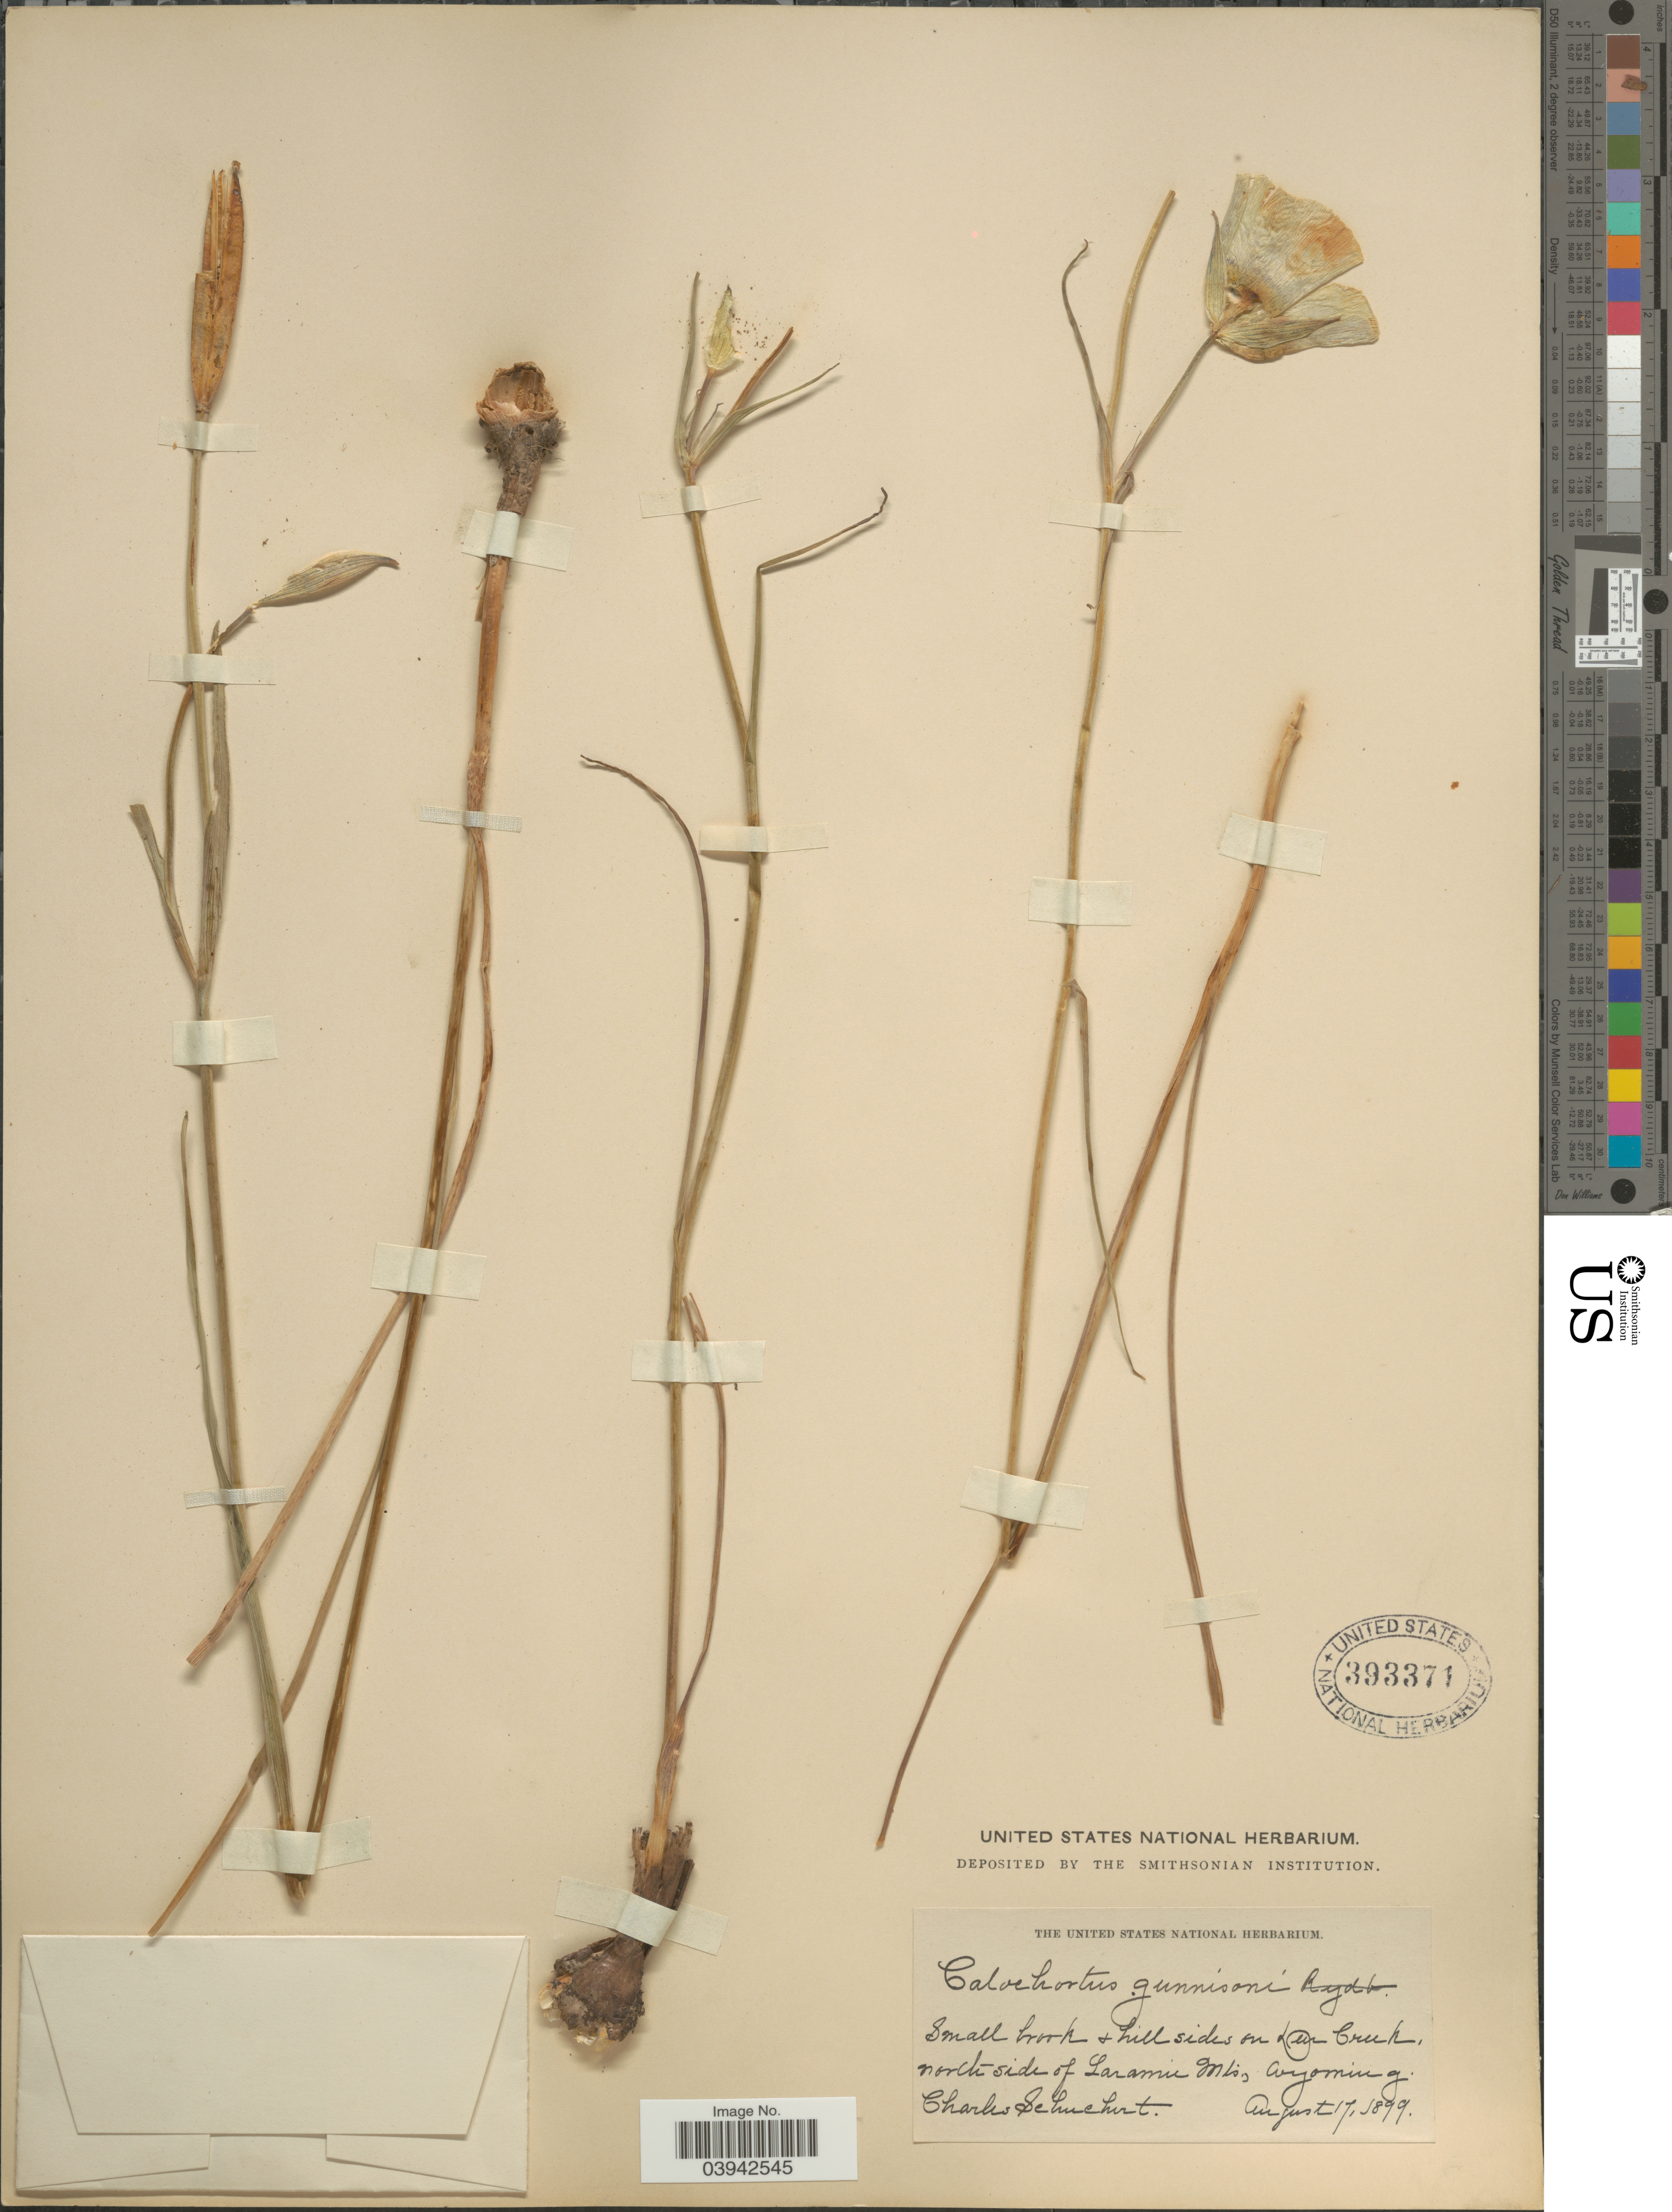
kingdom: Plantae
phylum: Tracheophyta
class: Liliopsida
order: Liliales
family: Liliaceae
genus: Calochortus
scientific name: Calochortus gunnisonii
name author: S. Watson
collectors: C. Schuchert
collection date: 1899-08-17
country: United States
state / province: Wyoming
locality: Small brook & hillsides on Deer Creek, north side of Laramie Mts.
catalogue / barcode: US 393371